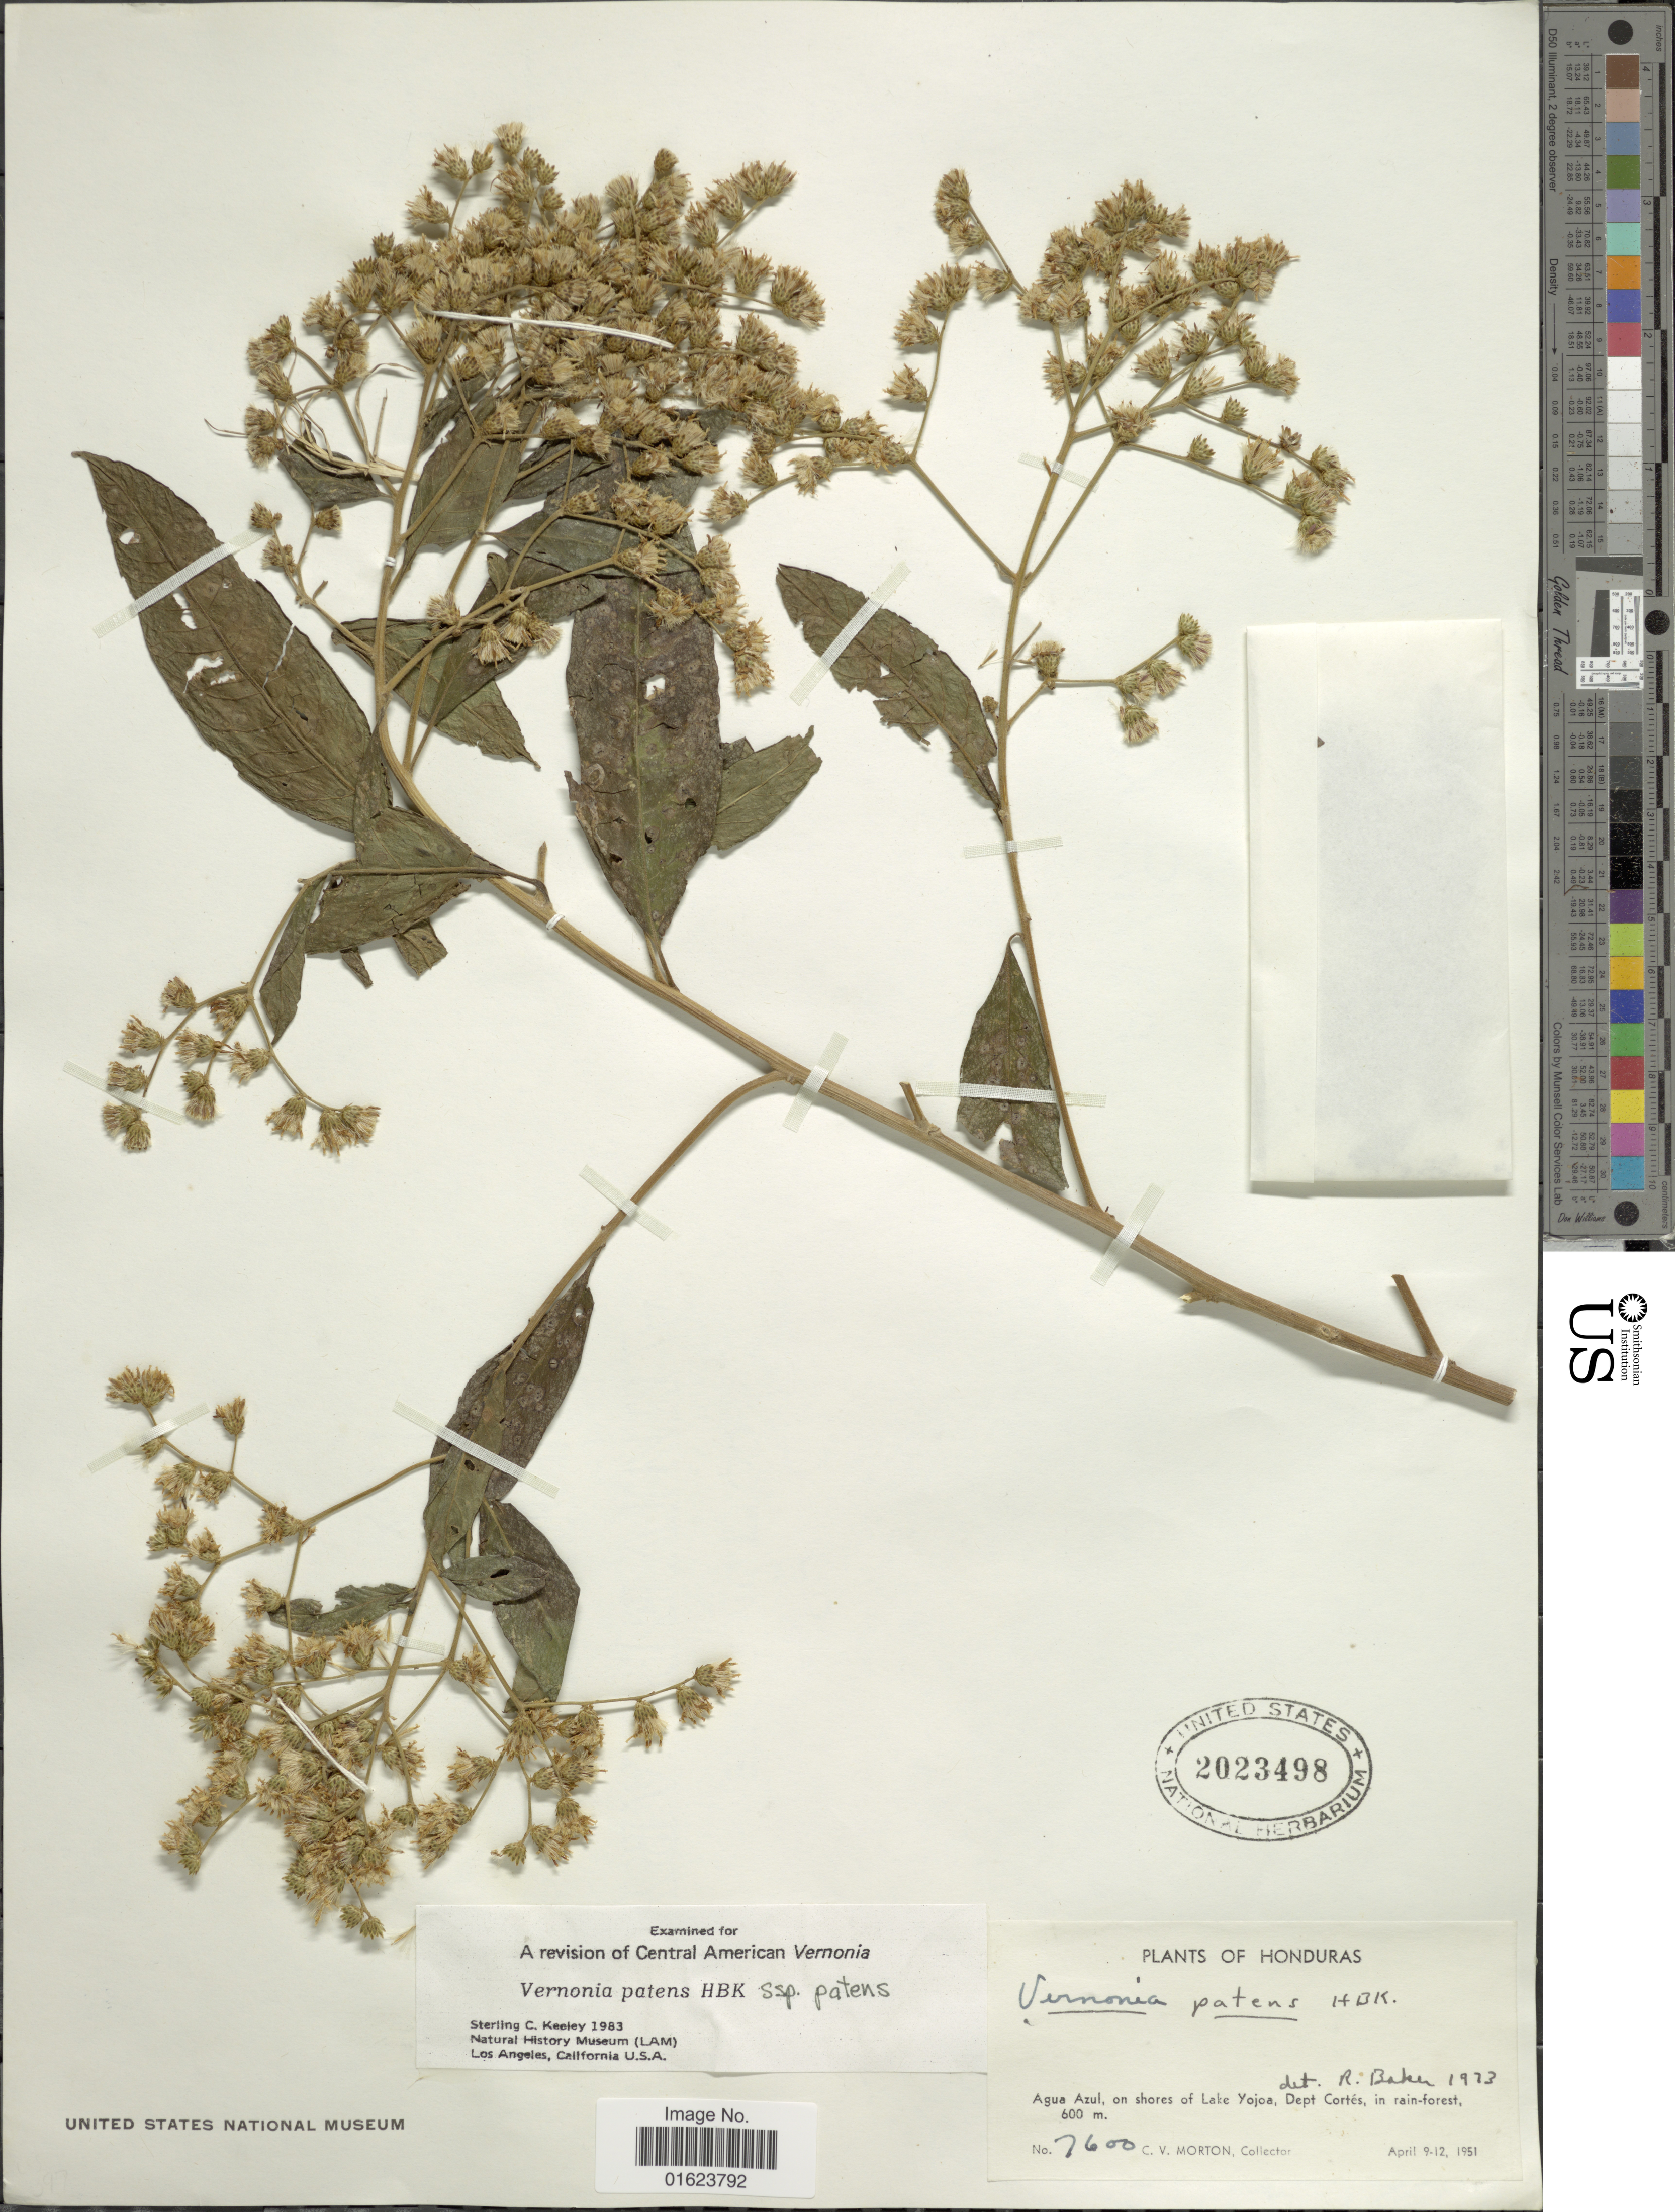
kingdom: Plantae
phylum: Tracheophyta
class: Magnoliopsida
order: Asterales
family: Asteraceae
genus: Vernonanthura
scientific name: Vernonanthura patens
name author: (Kunth) H. Rob.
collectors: C. V. Morton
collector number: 7600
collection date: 1951-04-09/1951-04-12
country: Honduras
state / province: Cortés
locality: Agua Azul, on shores of Lake Yojoa, Dept. Cortes, in rain-forest.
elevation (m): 600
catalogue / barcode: US 2023498